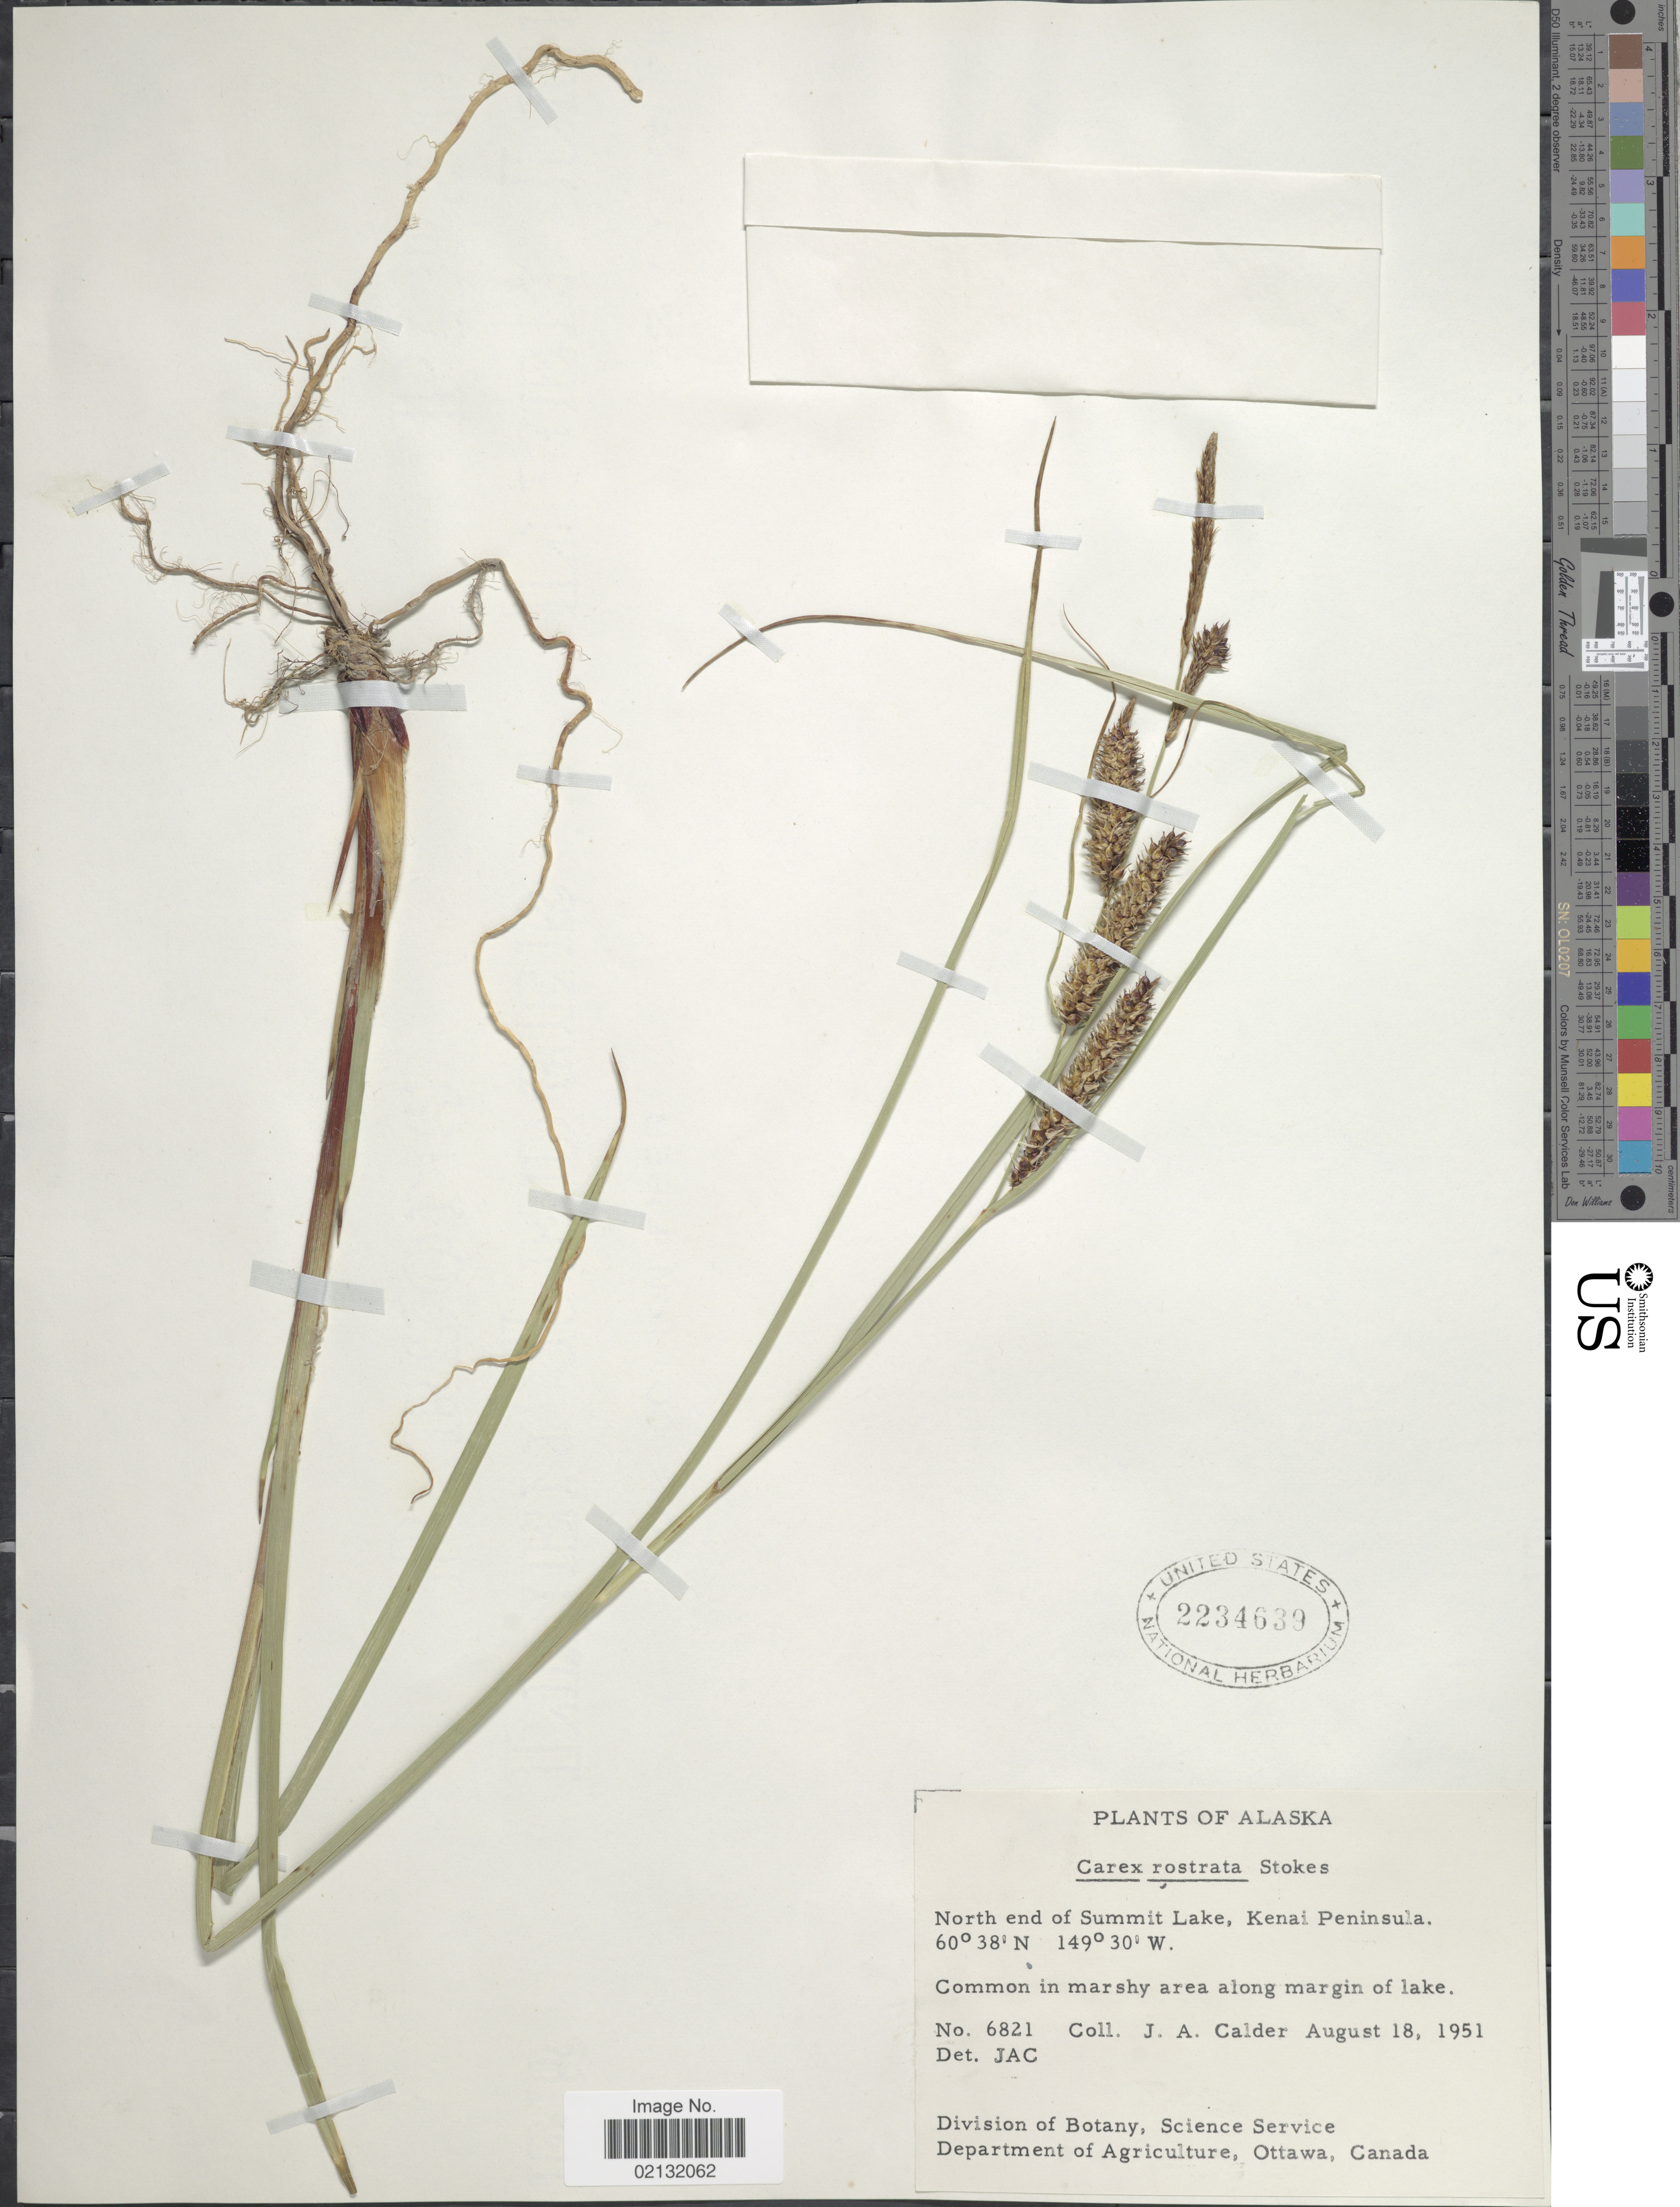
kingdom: Plantae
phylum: Tracheophyta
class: Liliopsida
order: Poales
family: Cyperaceae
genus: Carex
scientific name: Carex rostrata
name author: Stokes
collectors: J. A. Calder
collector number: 6821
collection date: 1951-08-18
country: United States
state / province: Alaska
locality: North end of Summit Lake, Kenai Peninsula.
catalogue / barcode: US 2234639